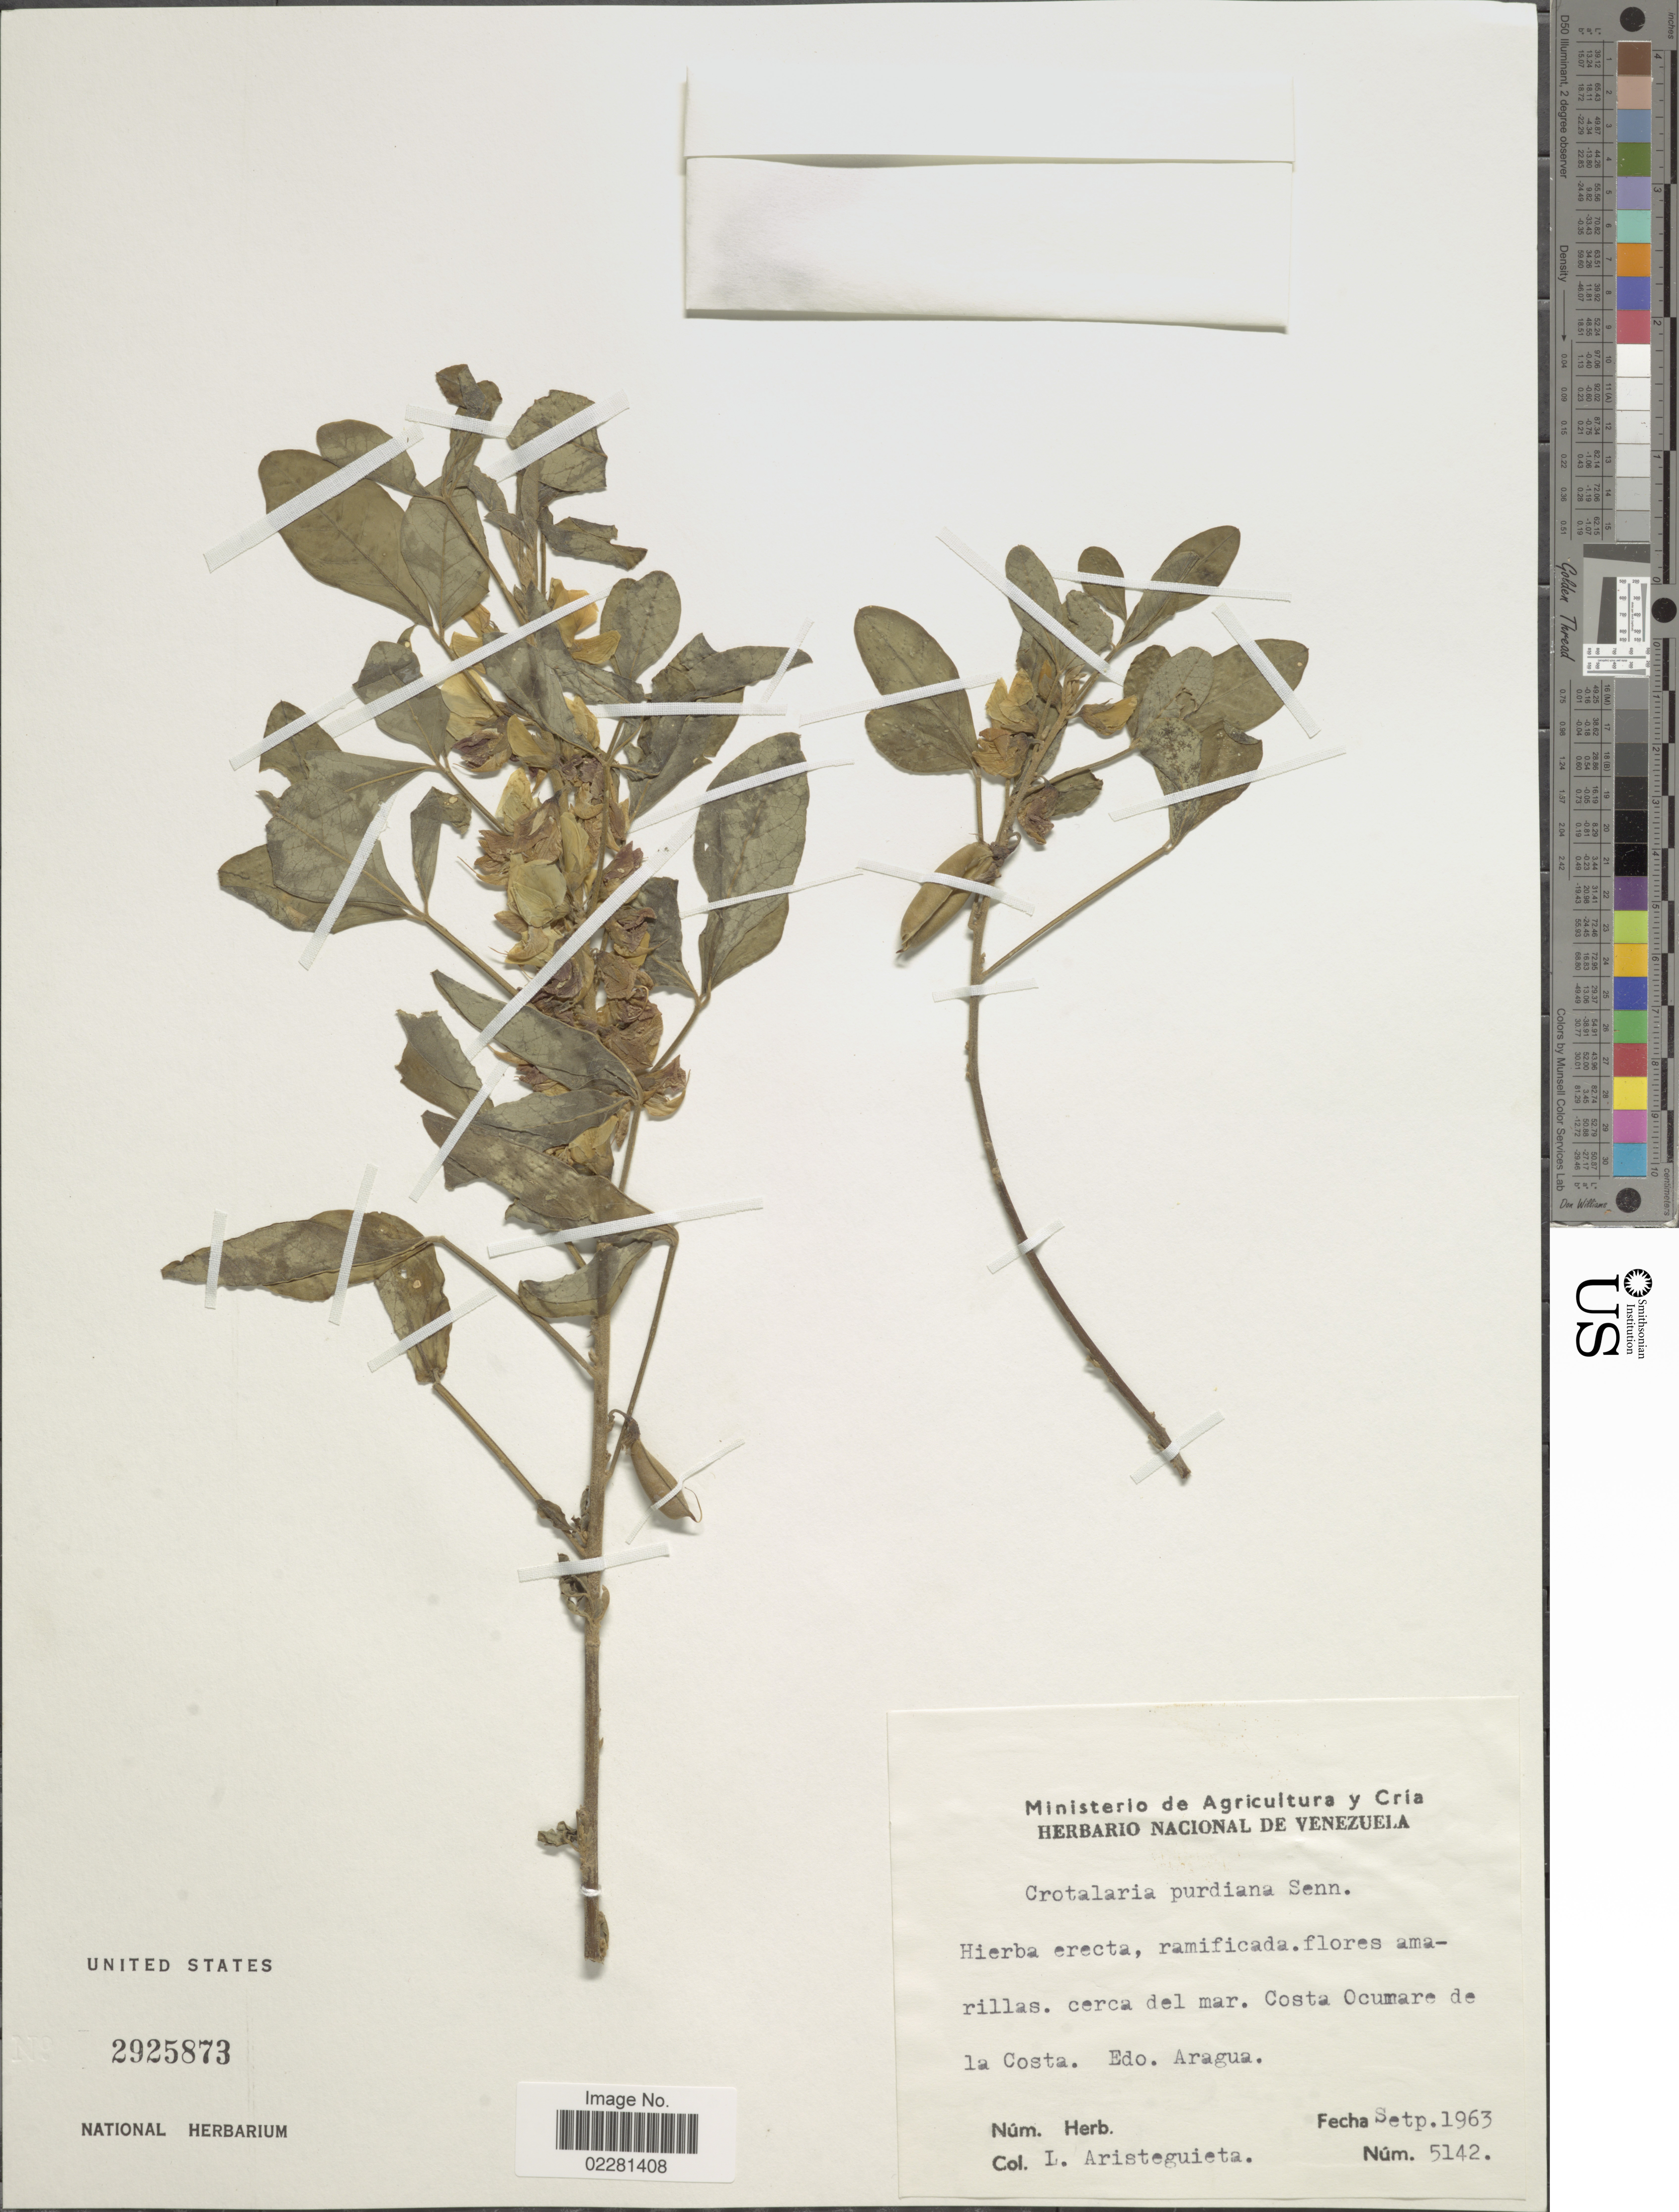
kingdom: Plantae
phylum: Tracheophyta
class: Magnoliopsida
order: Fabales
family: Fabaceae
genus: Crotalaria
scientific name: Crotalaria purdiana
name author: H. Senn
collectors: L. Aristeguieta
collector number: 5142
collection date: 1962-09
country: Venezuela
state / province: Aragua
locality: Cerca del mar, Costa Ocumare de la Costa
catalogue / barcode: US 2925873